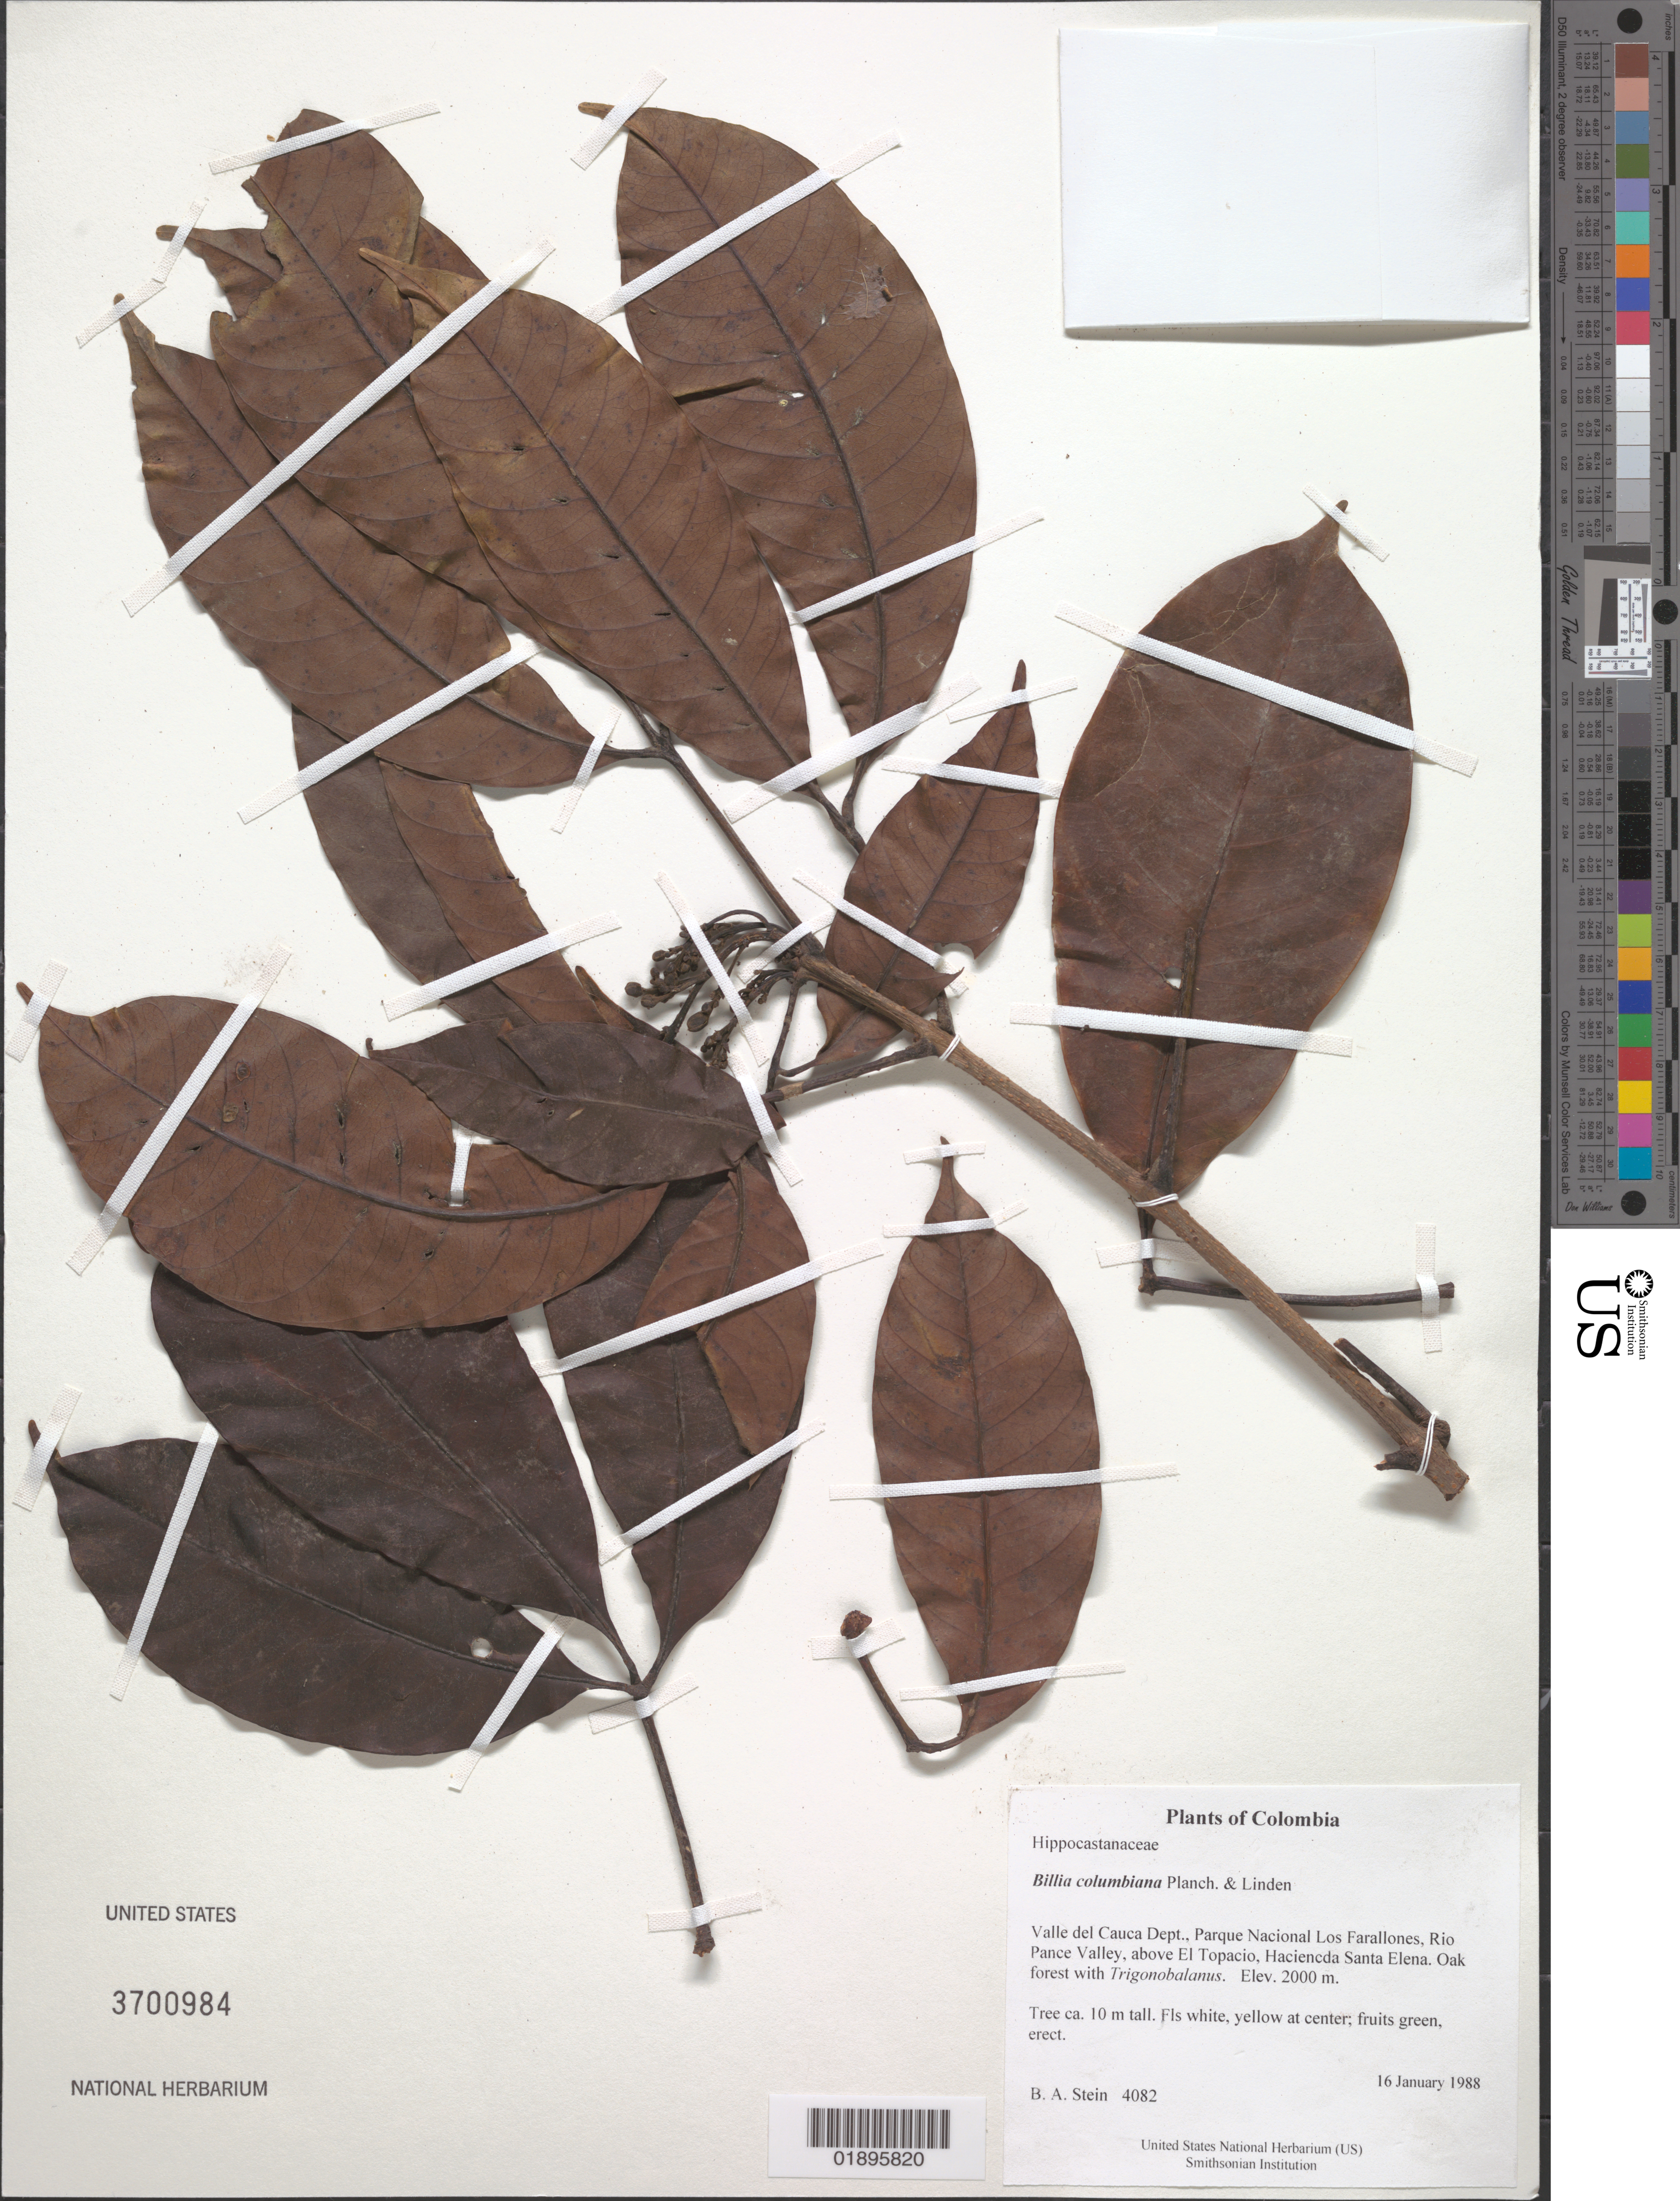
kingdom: Plantae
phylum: Tracheophyta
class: Magnoliopsida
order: Sapindales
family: Sapindaceae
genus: Billia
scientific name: Billia rosea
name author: (Planch. & Linden) C. Ulloa & P.M. Jørg.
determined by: Acevedo-Rodríguez, P., (BOT), Smithsonian Institution - National Museum of Natural History (UNITED STATES)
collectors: B. A. Stein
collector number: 4082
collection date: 1988-01-16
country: Colombia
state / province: Valle del Cauca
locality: Valle del Cauca Dept., Parque Nacional Los Farallones, Rio Pance Valley, above El Topacio, Hacienda Santa Elena.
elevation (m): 2000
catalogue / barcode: US 3700984